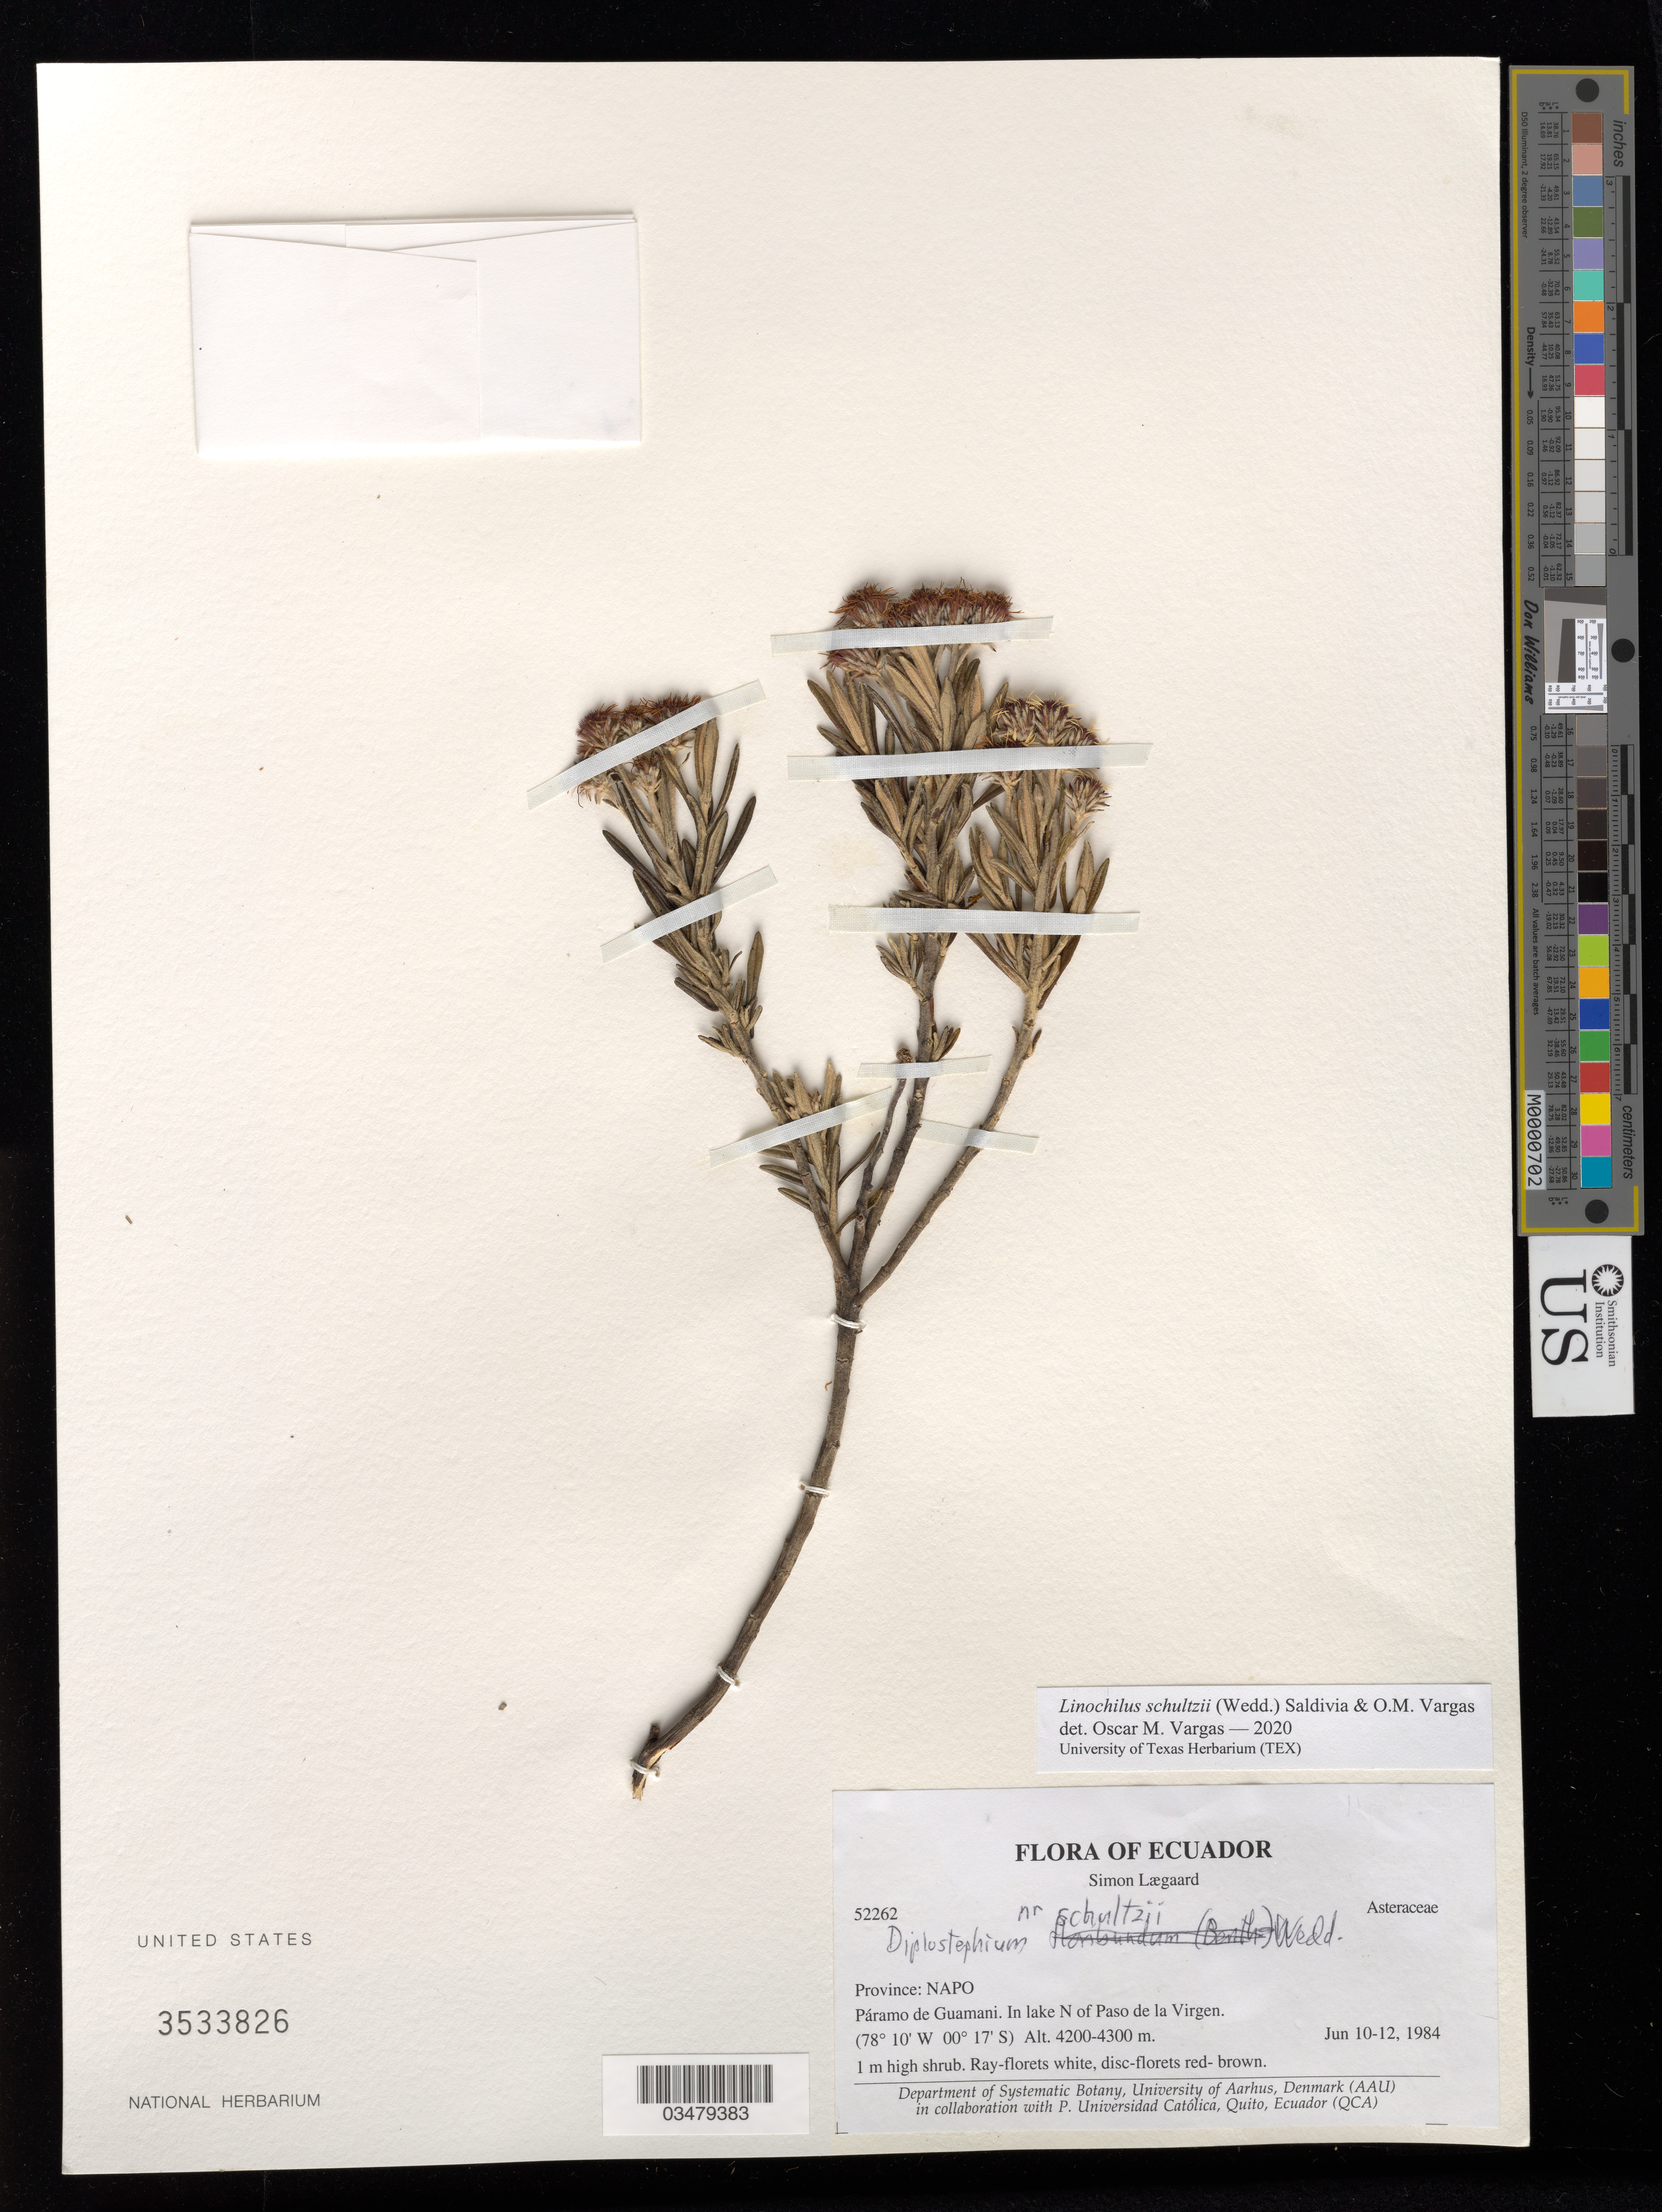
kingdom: Plantae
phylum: Tracheophyta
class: Magnoliopsida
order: Asterales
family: Asteraceae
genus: Linochilus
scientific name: Linochilus schultzii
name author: (Wedd.) Saldivia & O.M. Vargas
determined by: Vargas, Oscar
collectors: S. Lægaard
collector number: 52262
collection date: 1984-06-10/1984-06-12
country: Ecuador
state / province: Napo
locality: Páramo de Guamani. In lake N of Paso de la Virgen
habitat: In lake N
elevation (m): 4200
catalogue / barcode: US 3533826